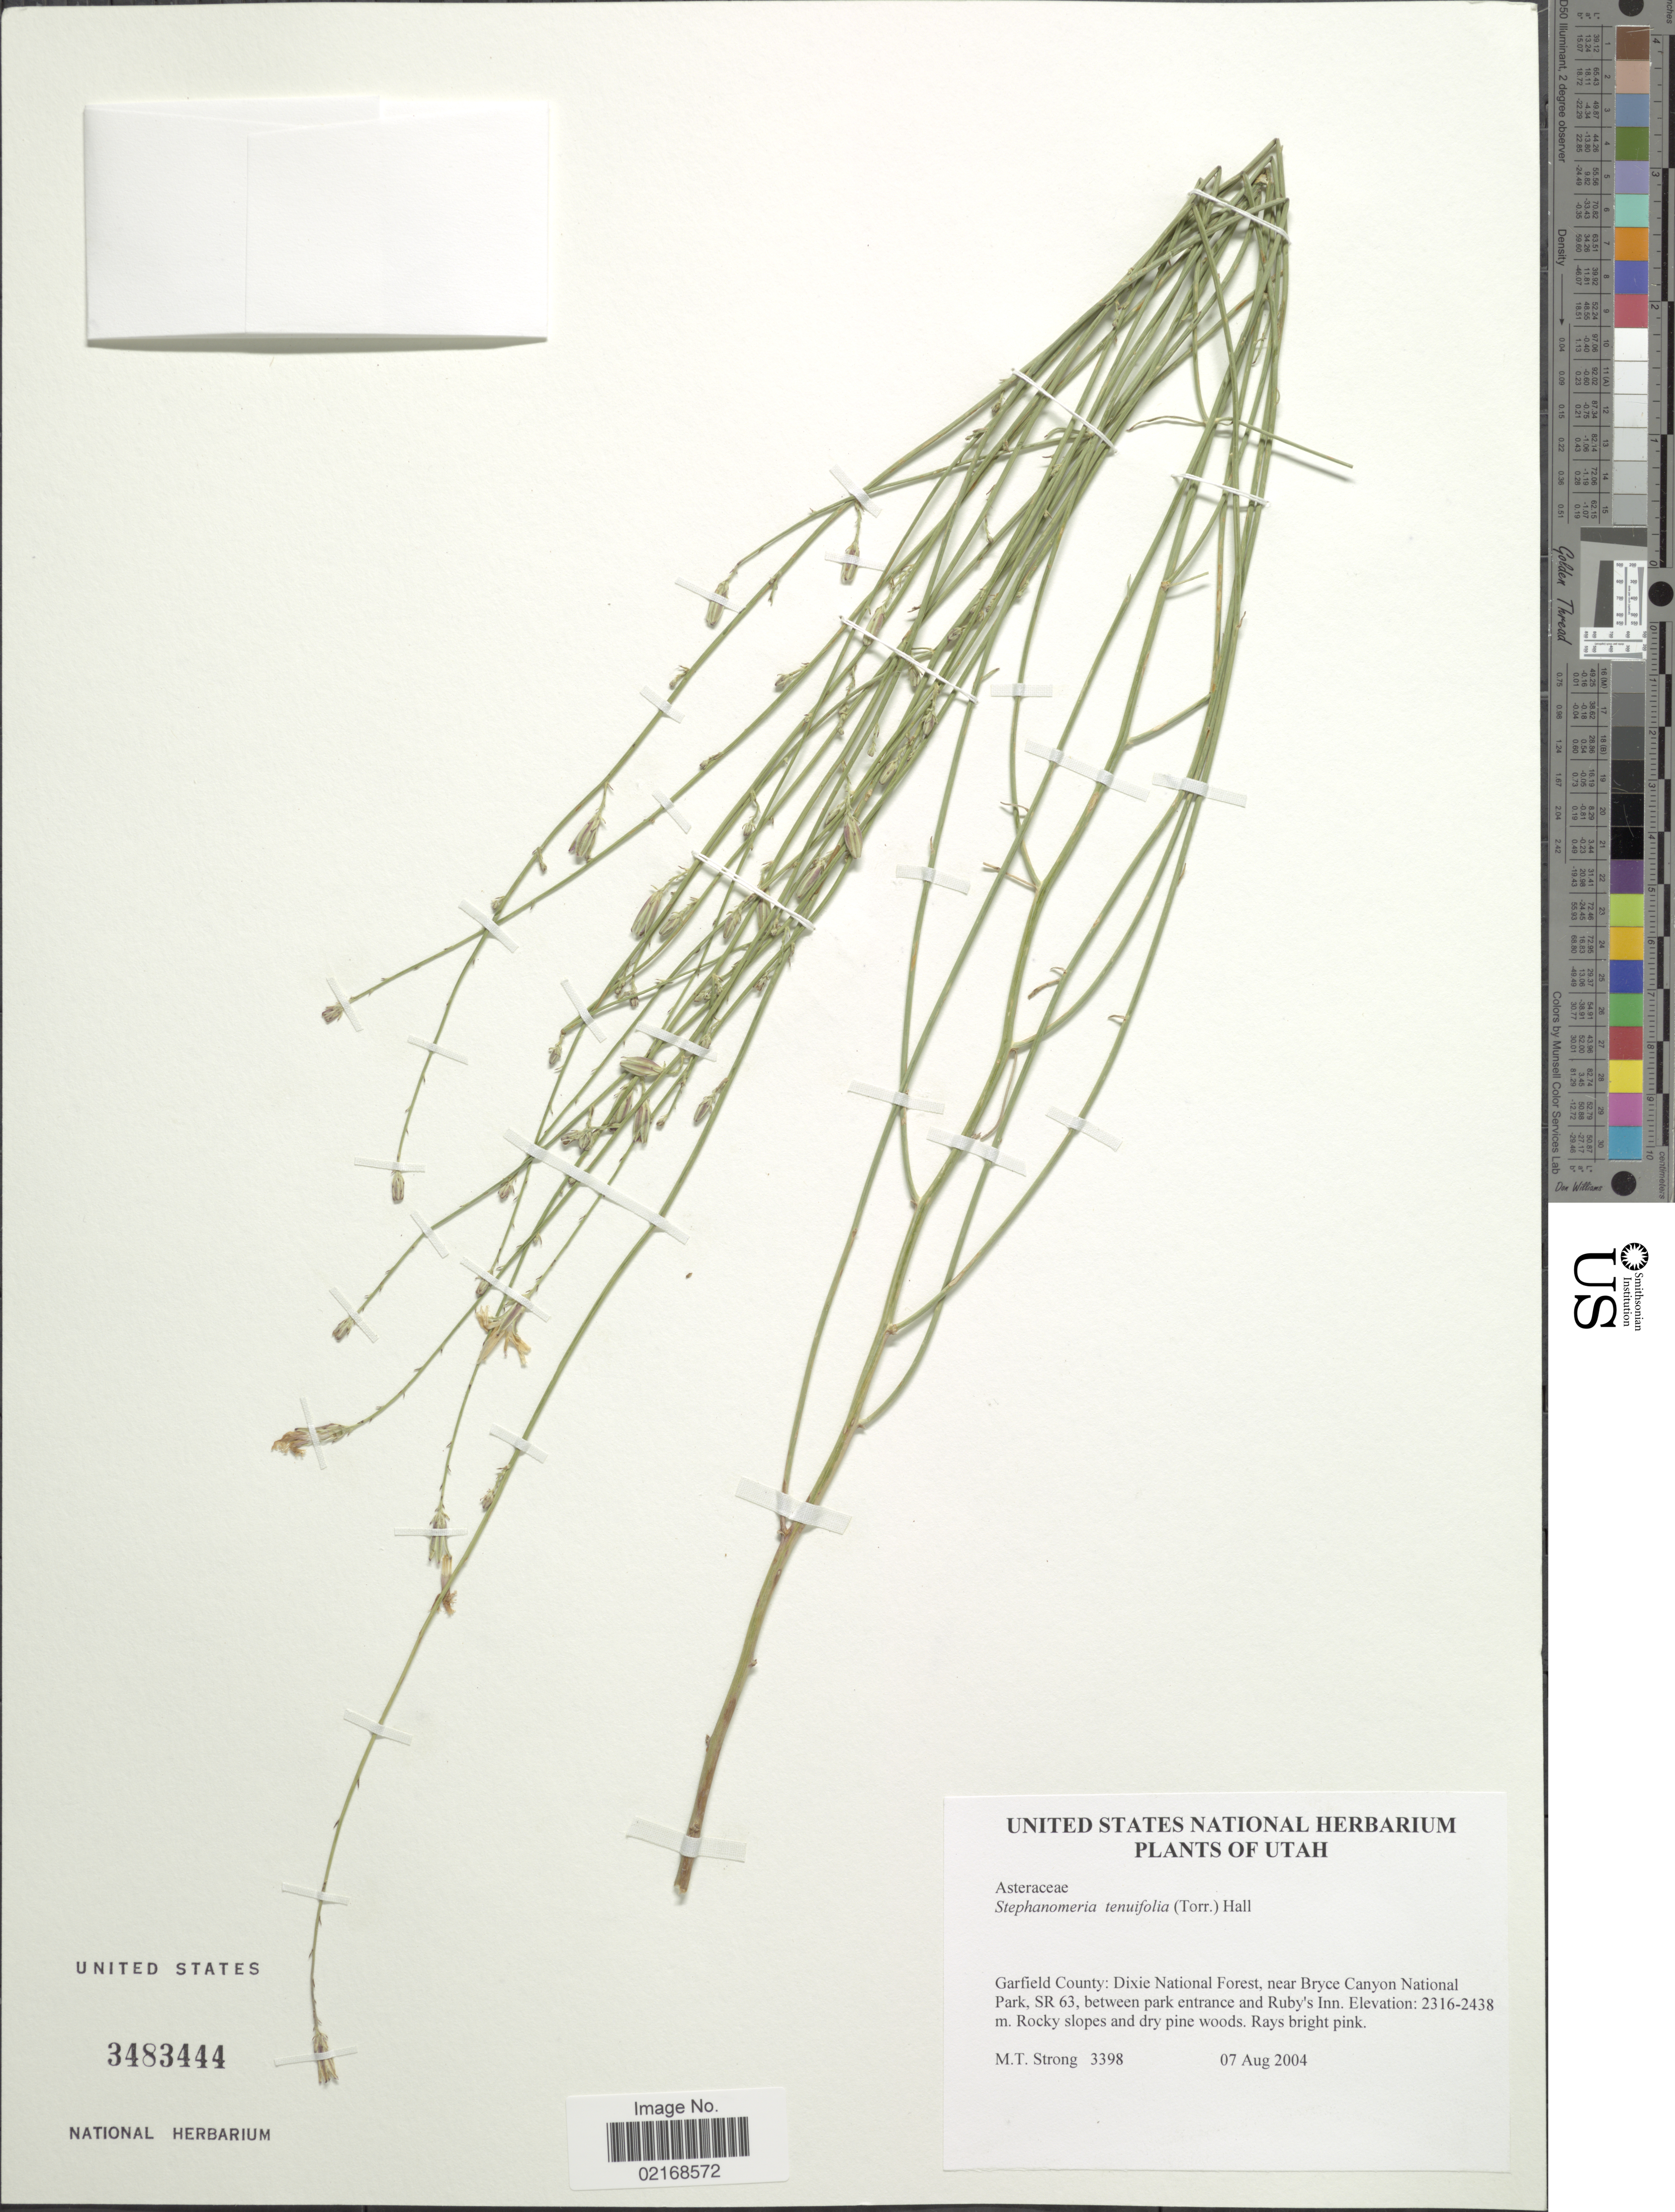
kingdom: Plantae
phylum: Tracheophyta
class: Magnoliopsida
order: Asterales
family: Asteraceae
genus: Stephanomeria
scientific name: Stephanomeria tenuifolia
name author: (Torr.) H.M. Hall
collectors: M. T. Strong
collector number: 3398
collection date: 2004-08-07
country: United States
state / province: Utah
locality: Garfield County: Dixie National Forest, near Bryce Canyon National Park, SR 63, between park entrance and Ruby's Inn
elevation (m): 2316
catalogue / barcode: US 3483444